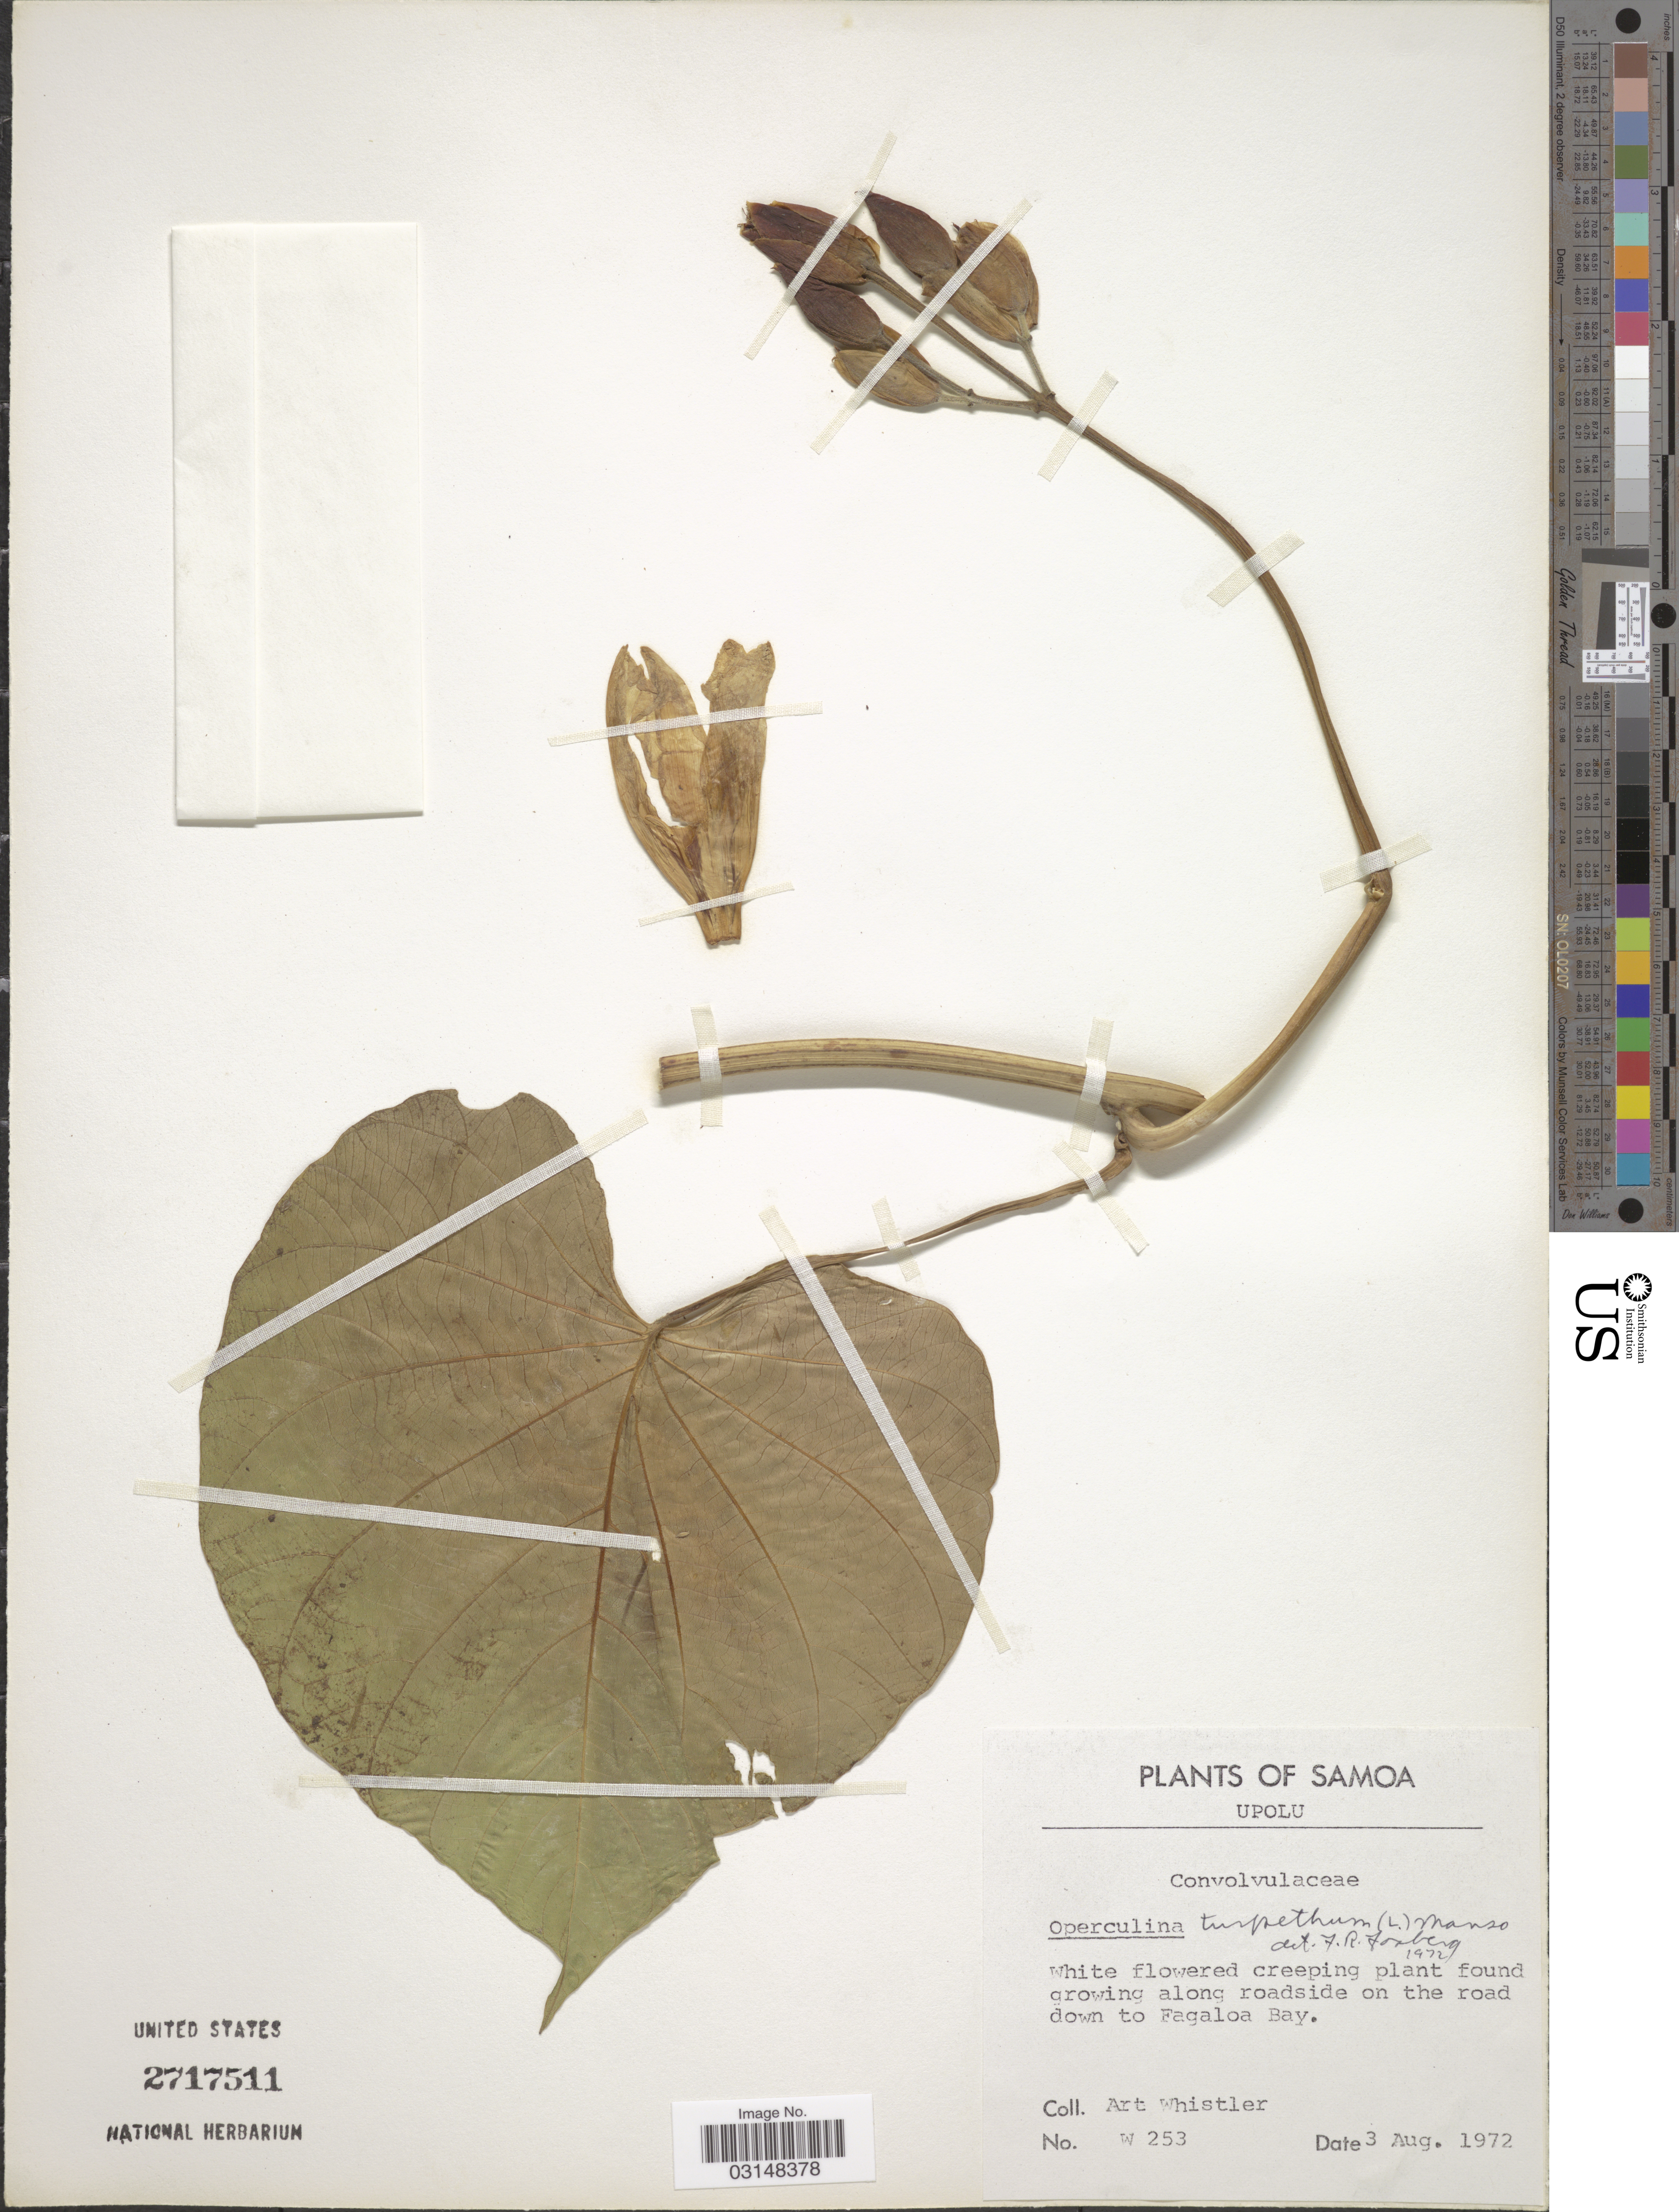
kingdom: Plantae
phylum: Tracheophyta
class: Magnoliopsida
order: Solanales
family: Convolvulaceae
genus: Operculina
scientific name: Operculina turpethum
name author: (L.) Silva Manso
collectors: A. Whistler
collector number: W253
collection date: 1972-08-03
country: Samoa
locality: Samoa, Upolu, along roadside on the road down to Fagaloa Bay.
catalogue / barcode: US 2717511